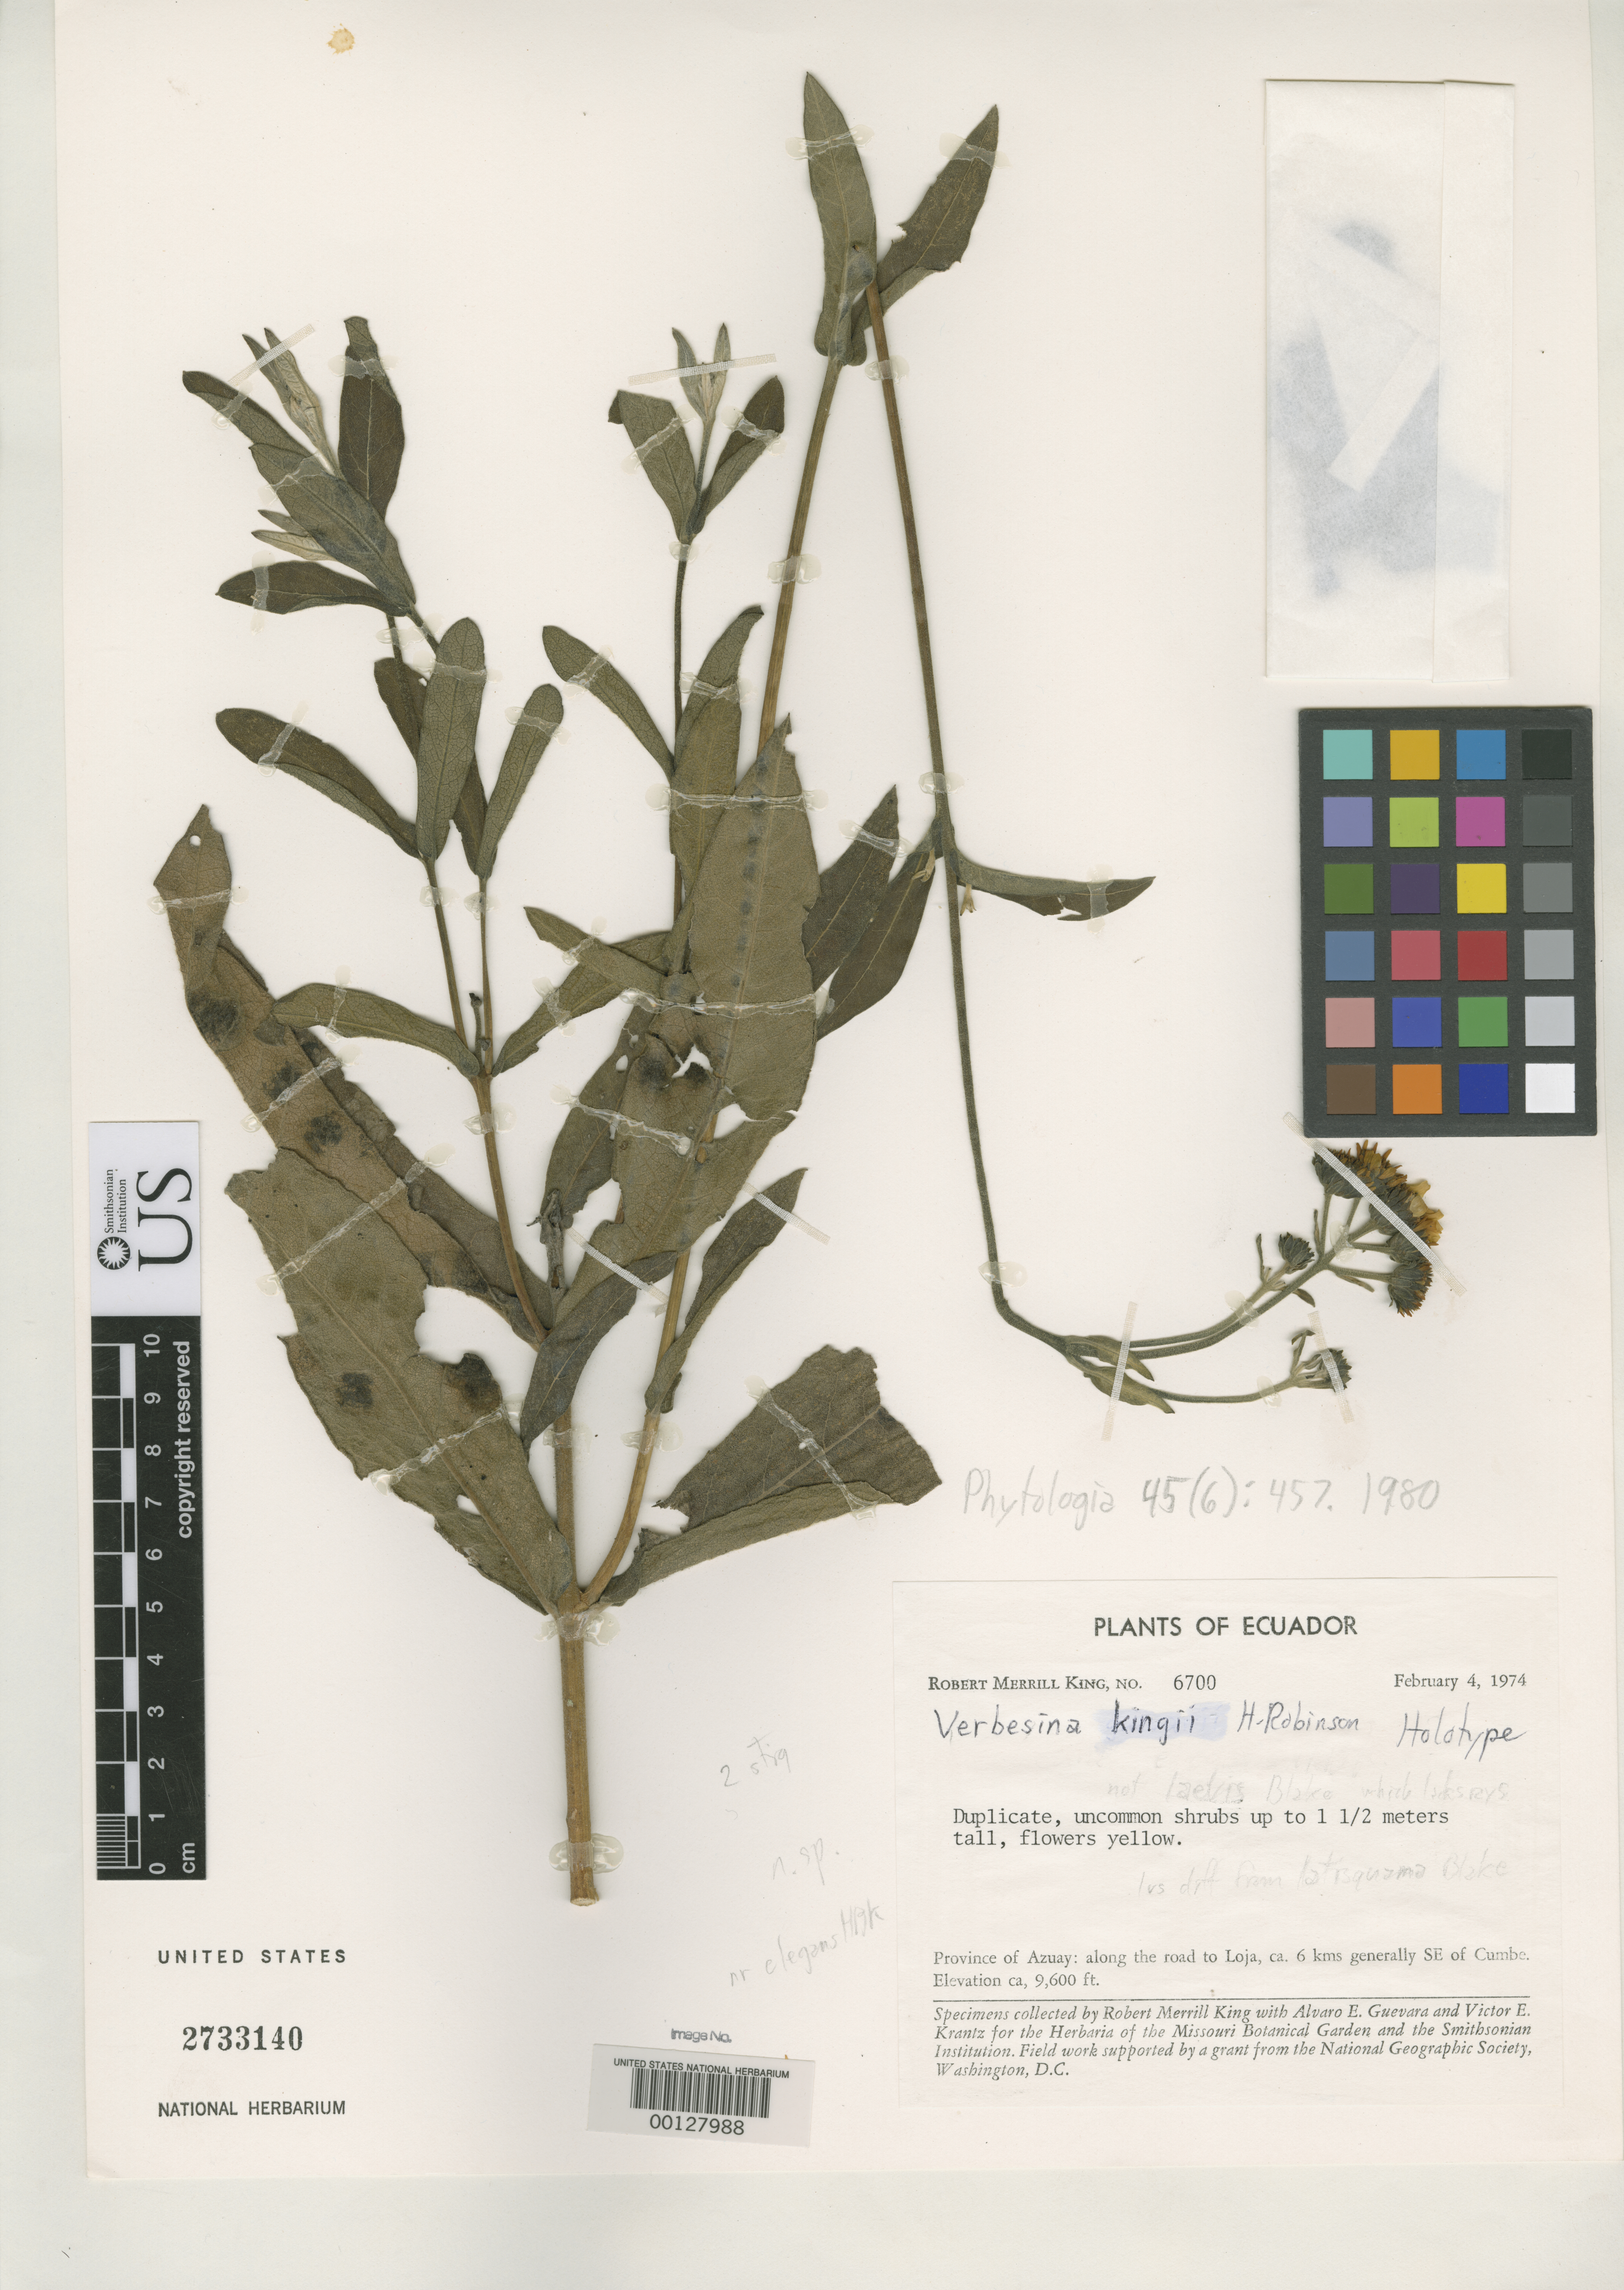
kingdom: Plantae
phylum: Tracheophyta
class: Magnoliopsida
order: Asterales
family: Asteraceae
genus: Verbesina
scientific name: Verbesina kingii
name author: H. Rob.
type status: Holotype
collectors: R. M. King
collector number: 6700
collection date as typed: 04 Feb 1974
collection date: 1974-02-04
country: Ecuador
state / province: Azuay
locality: Along road to Loja, SE of Cumbe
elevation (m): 2926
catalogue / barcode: US 2733140